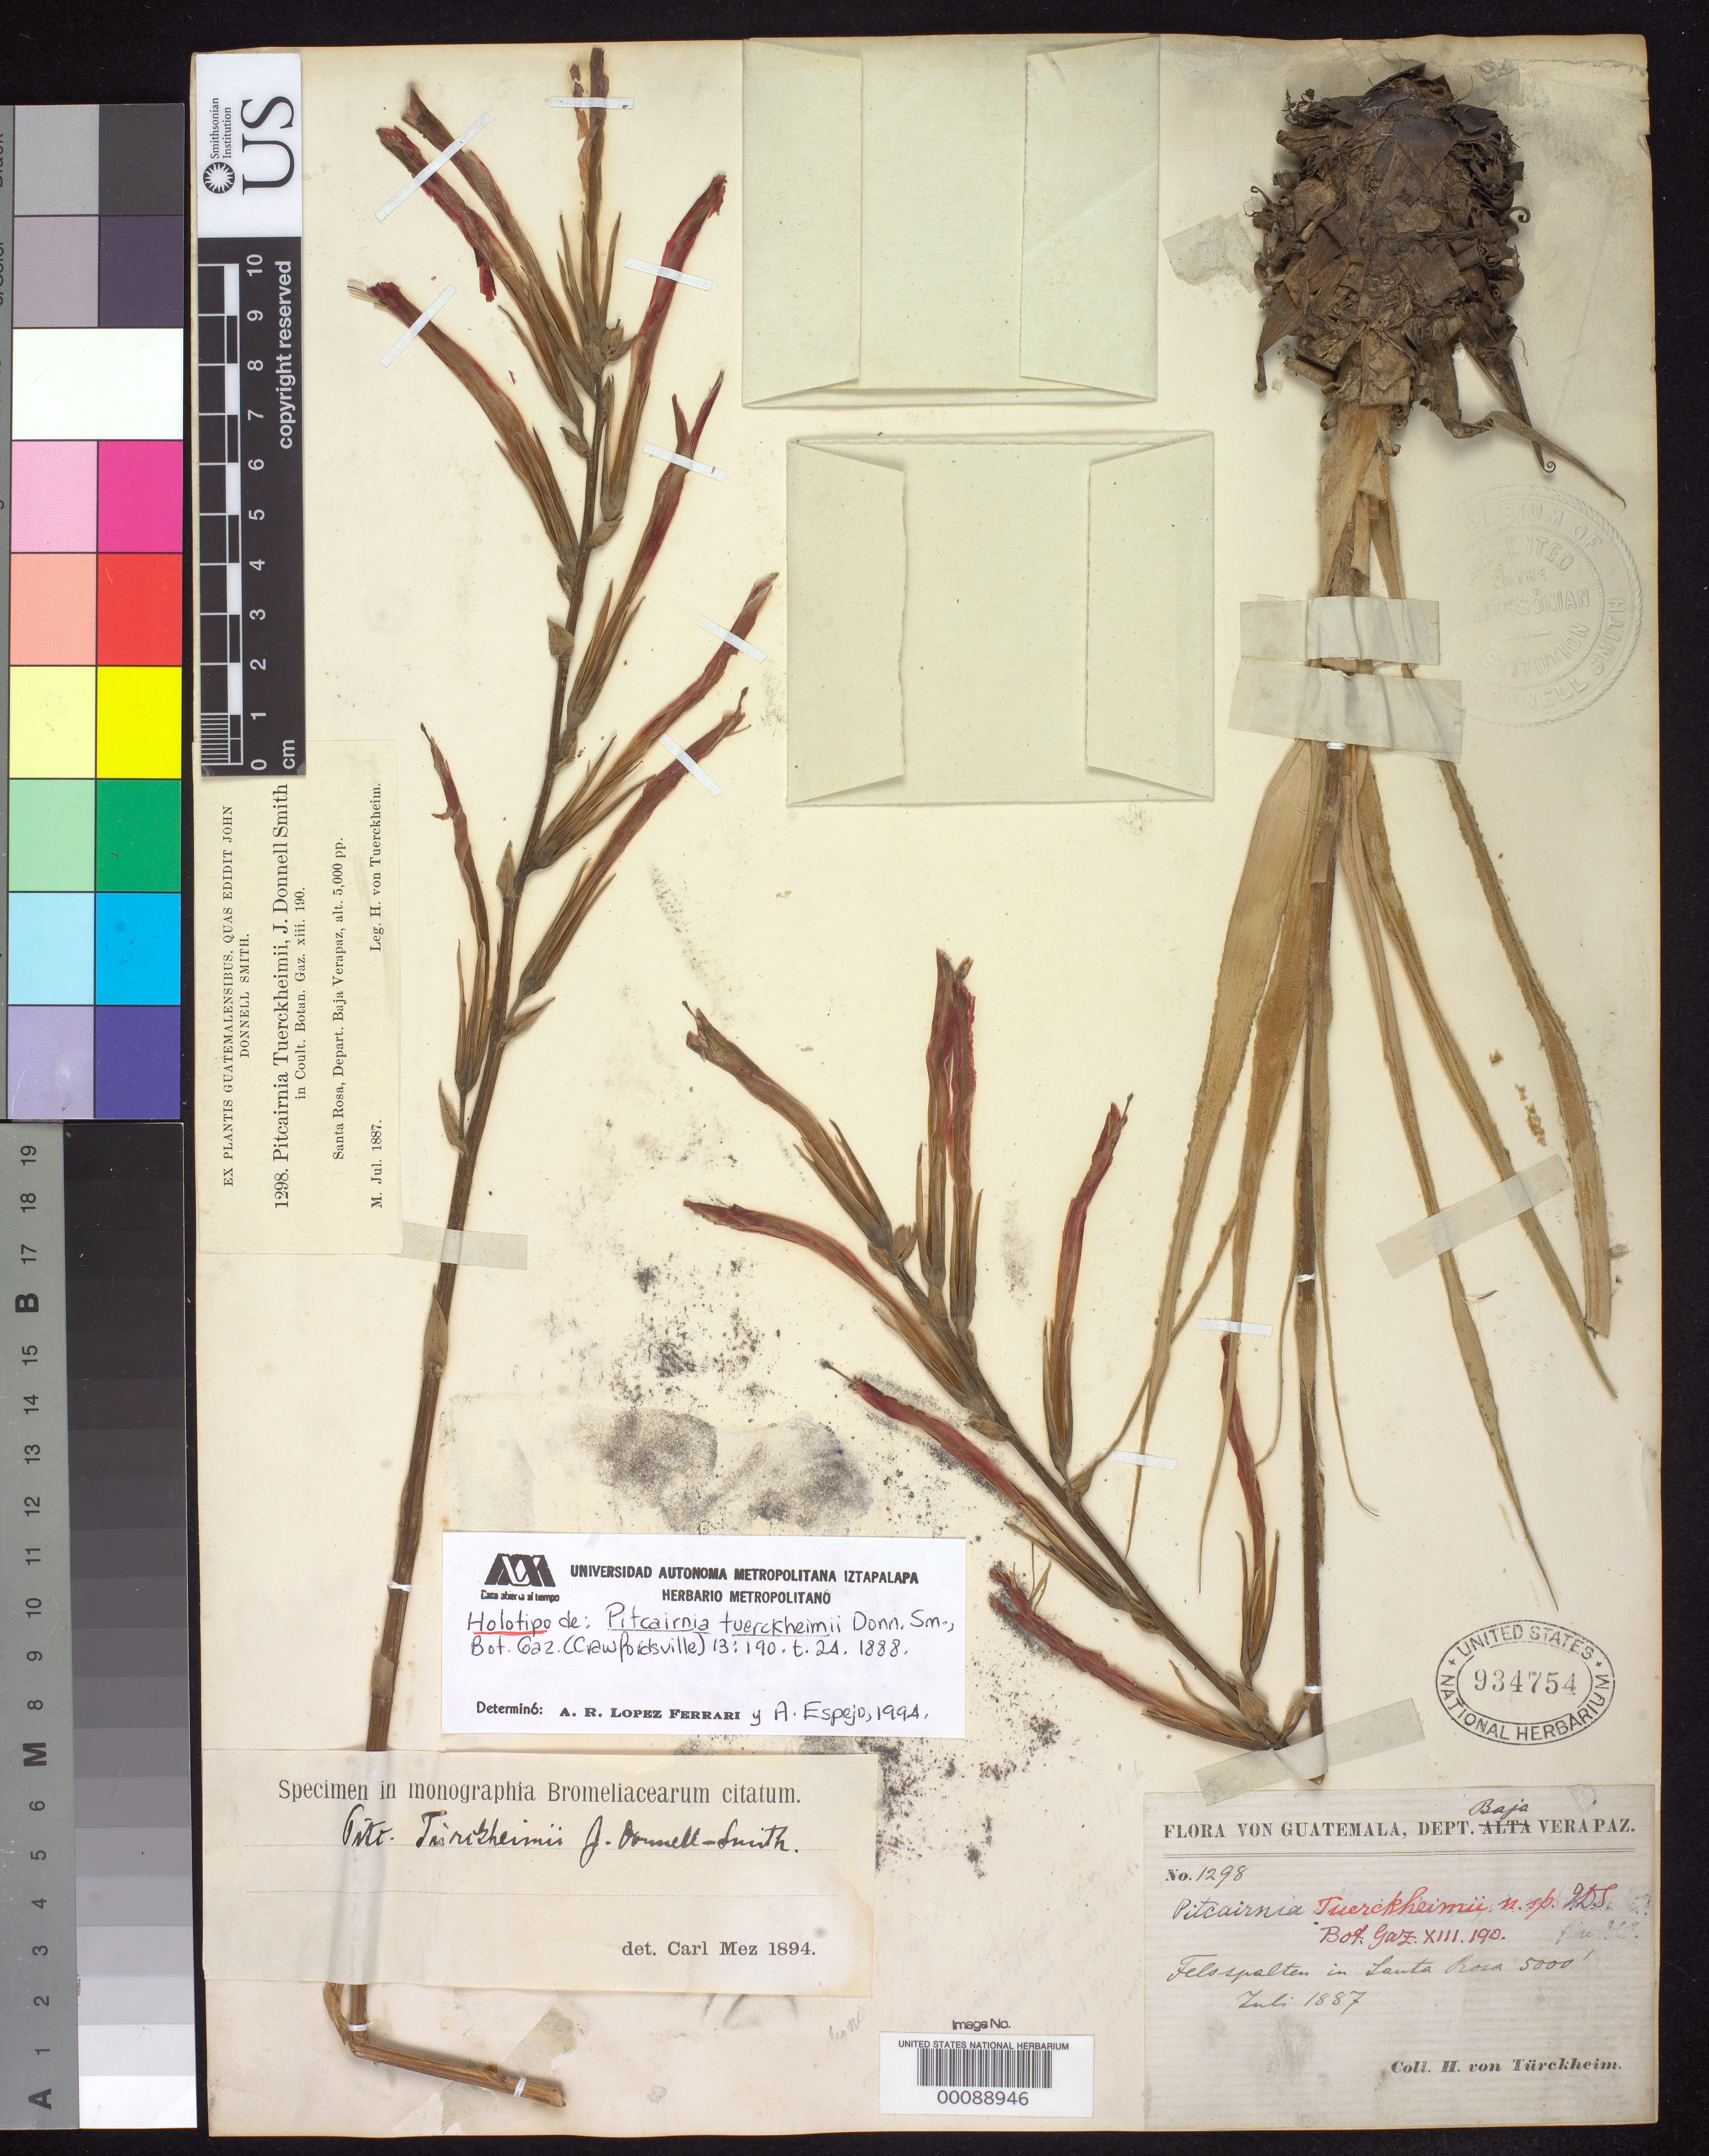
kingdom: Plantae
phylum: Tracheophyta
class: Liliopsida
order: Poales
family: Bromeliaceae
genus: Pitcairnia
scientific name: Pitcairnia tuerckheimii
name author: Donn. Sm.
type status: Type Collection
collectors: H. von Türckheim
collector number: J.D.S. 1298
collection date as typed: Jul 1887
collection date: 1887-07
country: Guatemala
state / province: Baja Verapaz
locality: Santa Rosa.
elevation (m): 1524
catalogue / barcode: US 934754